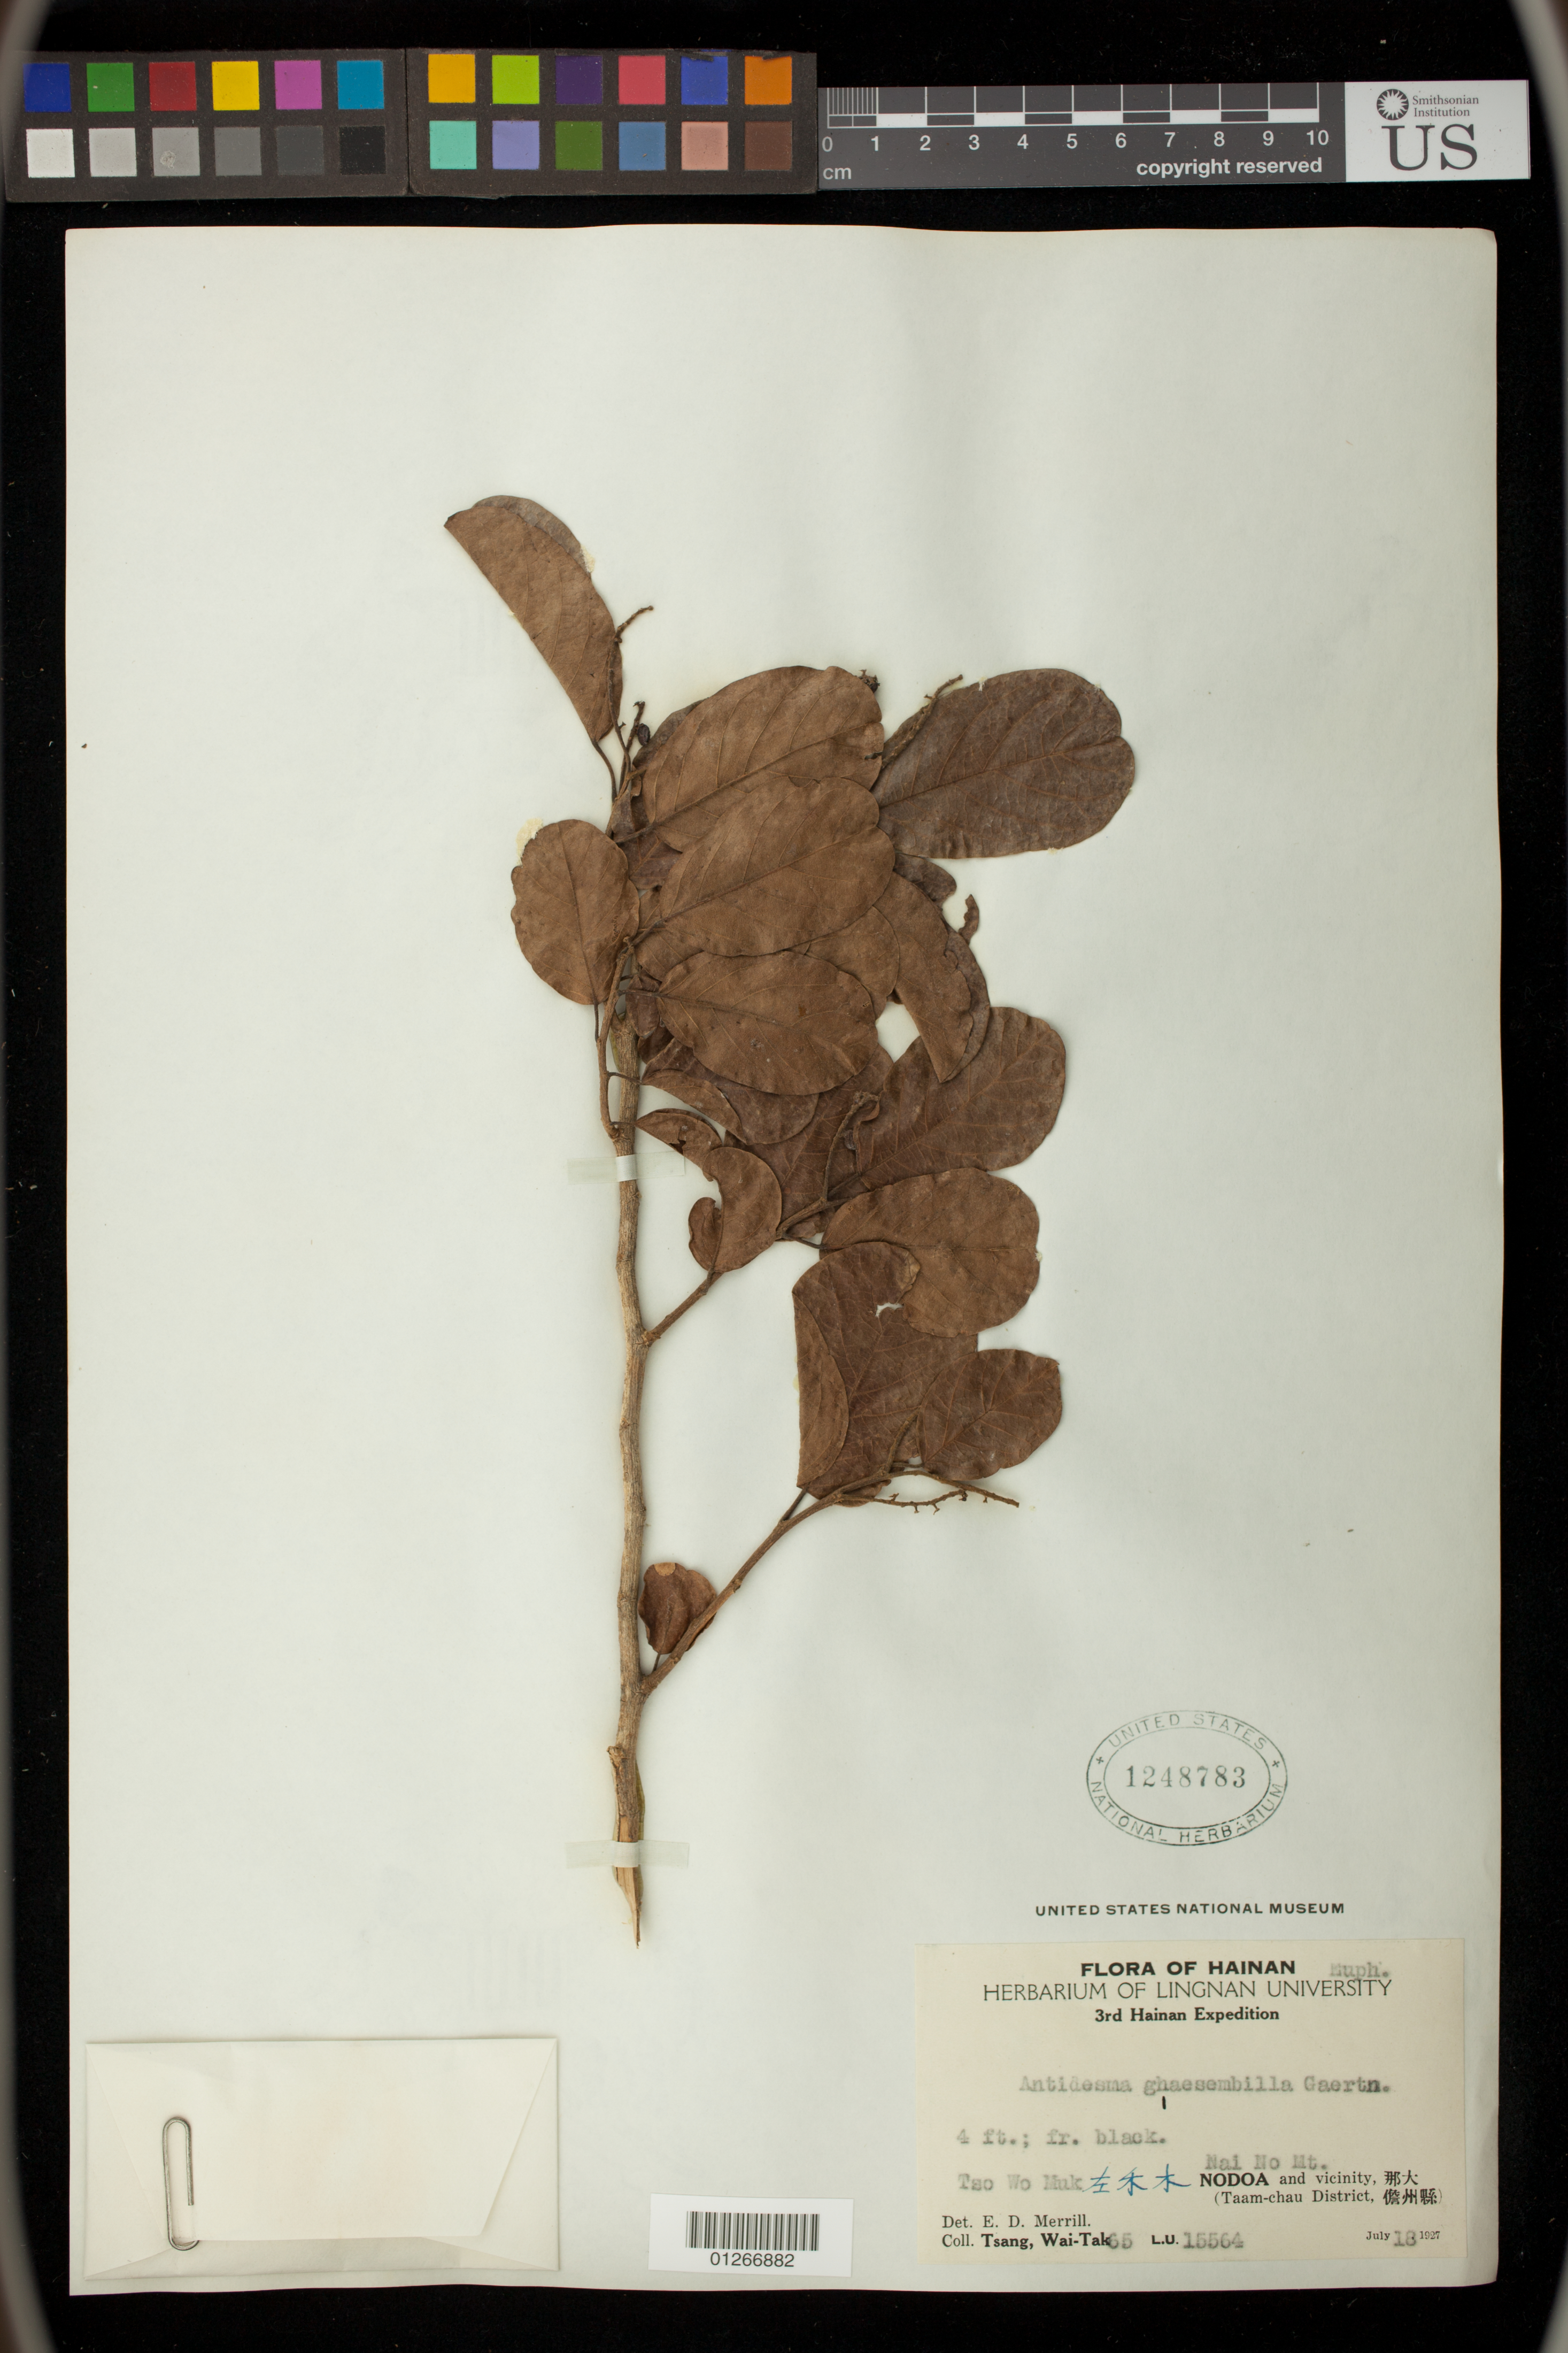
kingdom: Plantae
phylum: Tracheophyta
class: Magnoliopsida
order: Malpighiales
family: Phyllanthaceae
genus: Antidesma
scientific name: Antidesma ghaesembilla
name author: Gaertn.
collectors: W. T. Tsang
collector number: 15564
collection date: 1927-07-18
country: China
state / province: Hainan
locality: Nao No Mt., Tso Wo Muk, Nodoa and vicinity, (Taam-chau District)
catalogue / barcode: US 1248783